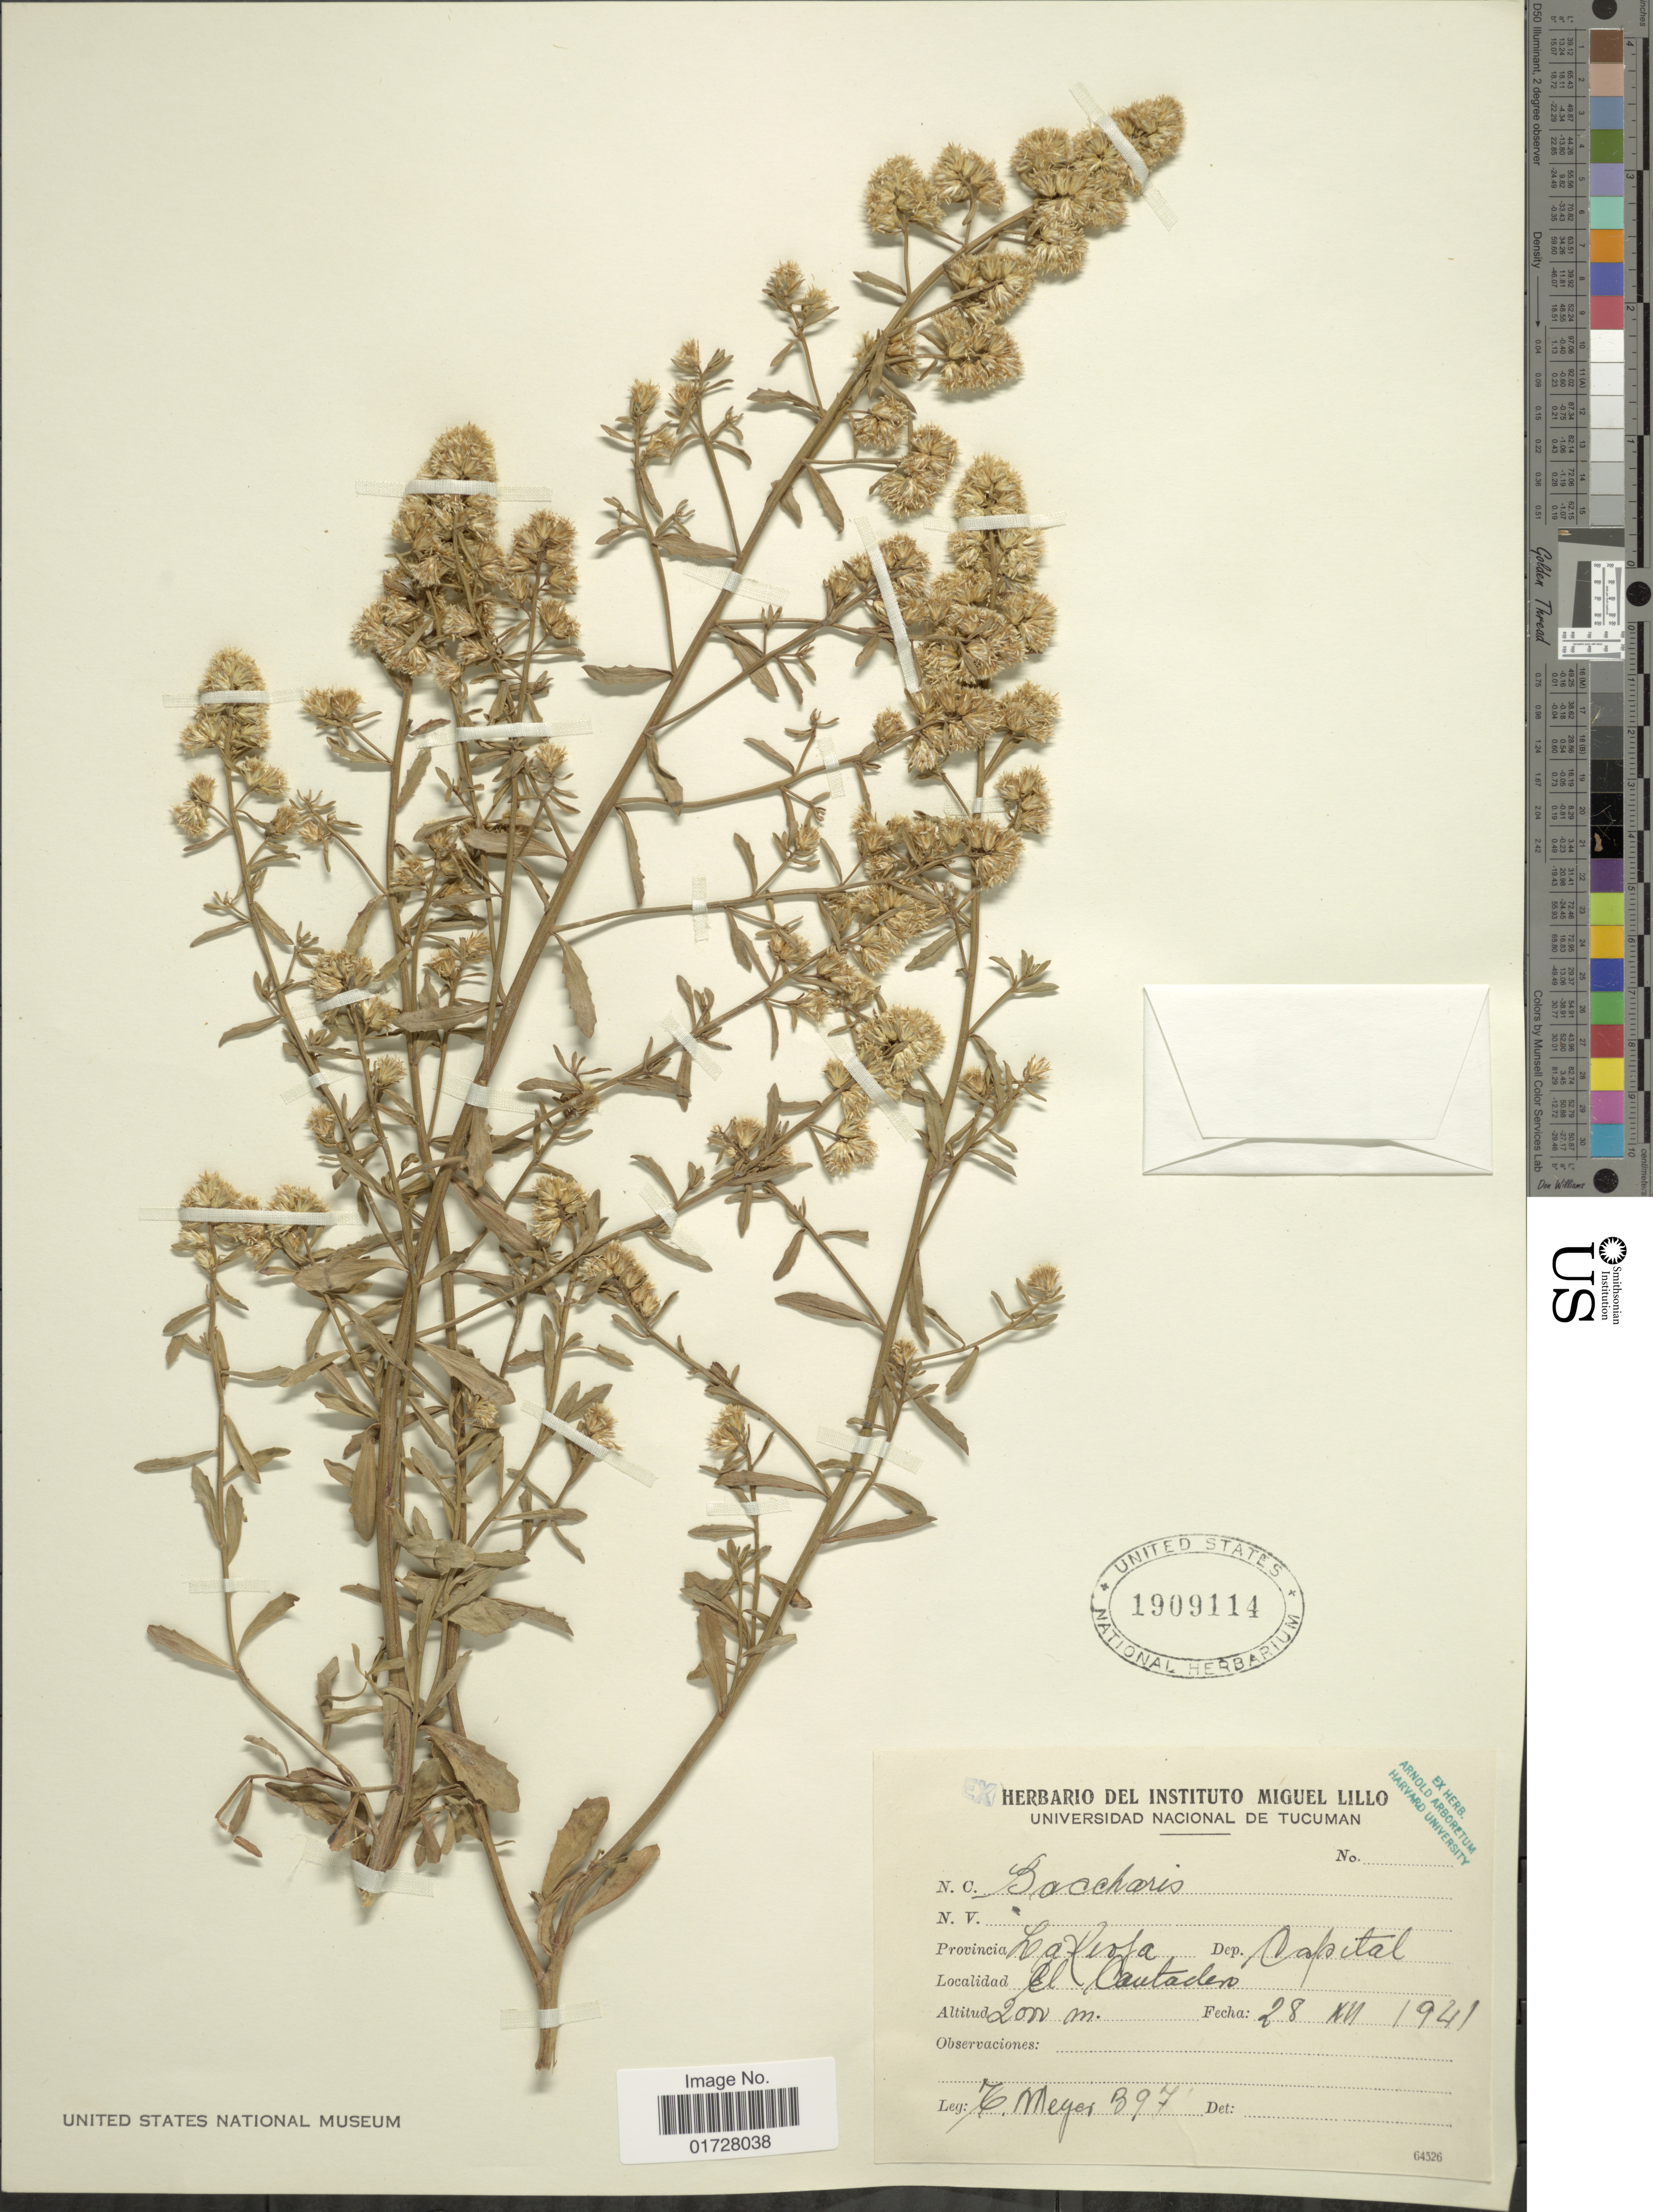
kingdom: Plantae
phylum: Tracheophyta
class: Magnoliopsida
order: Asterales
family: Asteraceae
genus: Baccharis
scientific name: Baccharis sp.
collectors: T. Meyer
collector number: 397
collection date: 1941-12-28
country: Argentina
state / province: La Rioja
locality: Dep. Capital, El Cantadero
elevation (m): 2000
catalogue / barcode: US 1909114